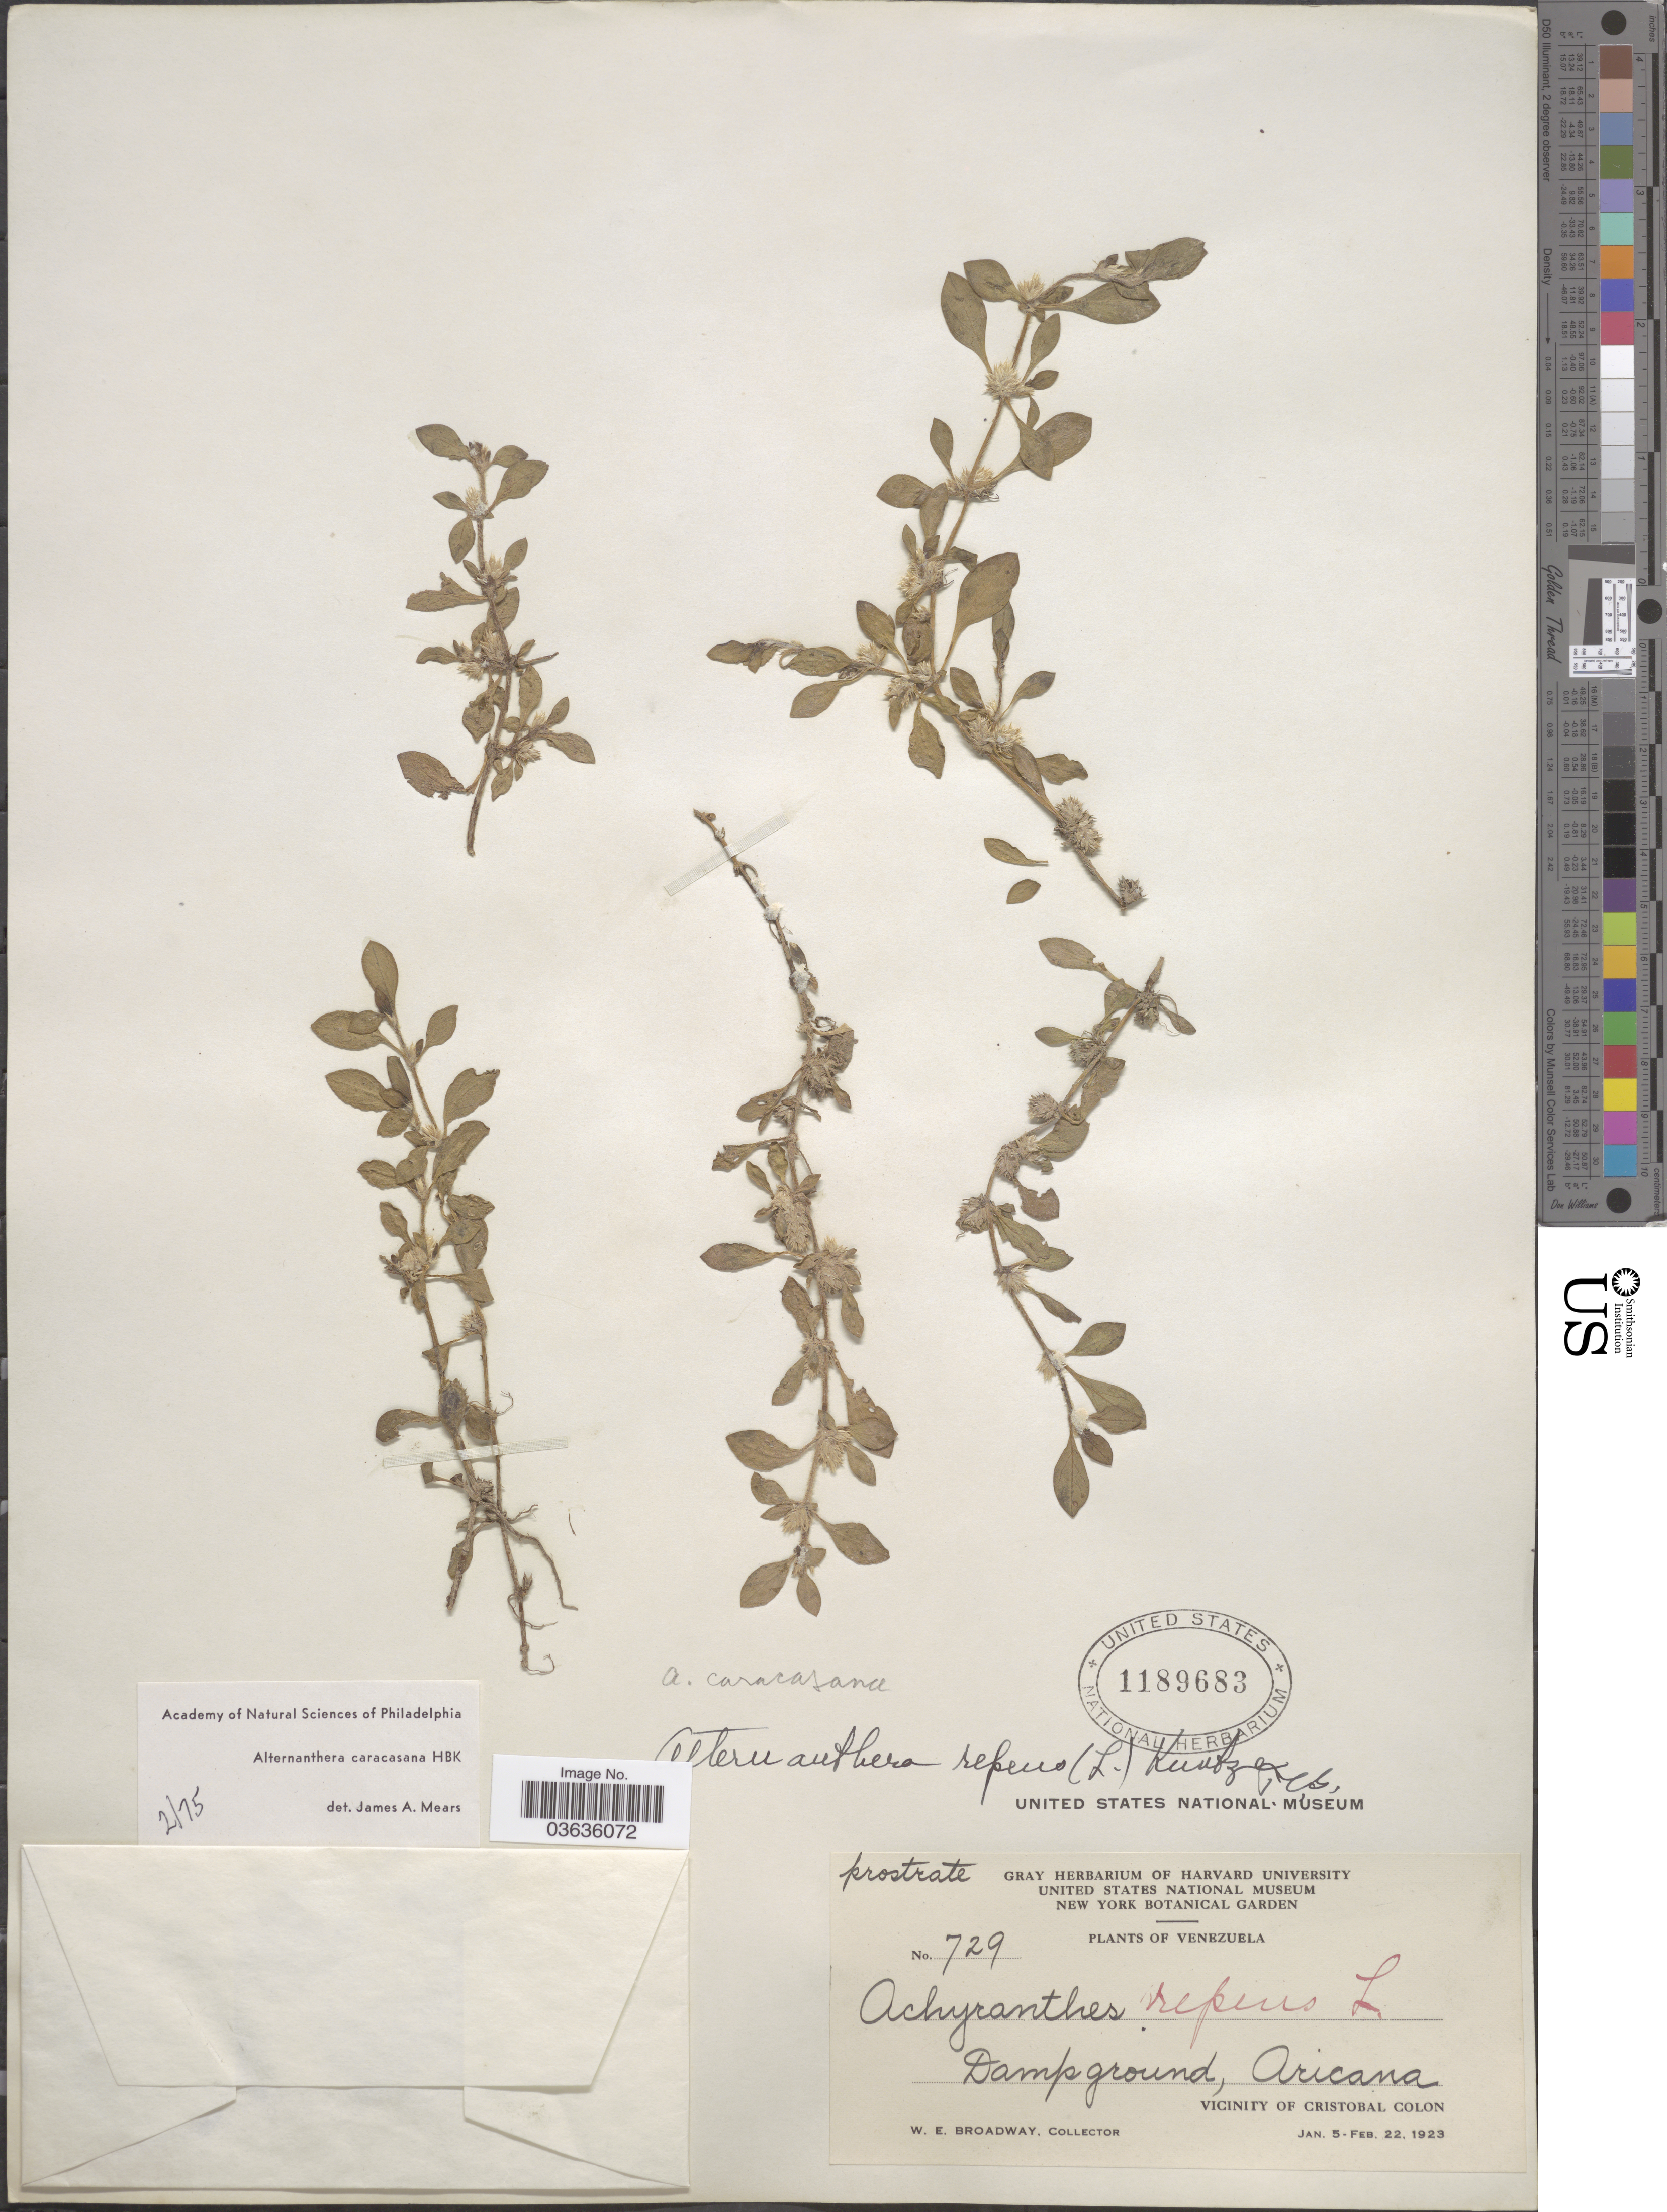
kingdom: Plantae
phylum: Tracheophyta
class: Magnoliopsida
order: Caryophyllales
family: Amaranthaceae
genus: Alternanthera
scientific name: Alternanthera canescens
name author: Kunth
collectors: W. E. Broadway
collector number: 729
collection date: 1923-01-05/1923-02-22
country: Venezuela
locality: Damp ground, Aricana. Vicinity of Cristobal Colon.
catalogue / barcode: US 1189683